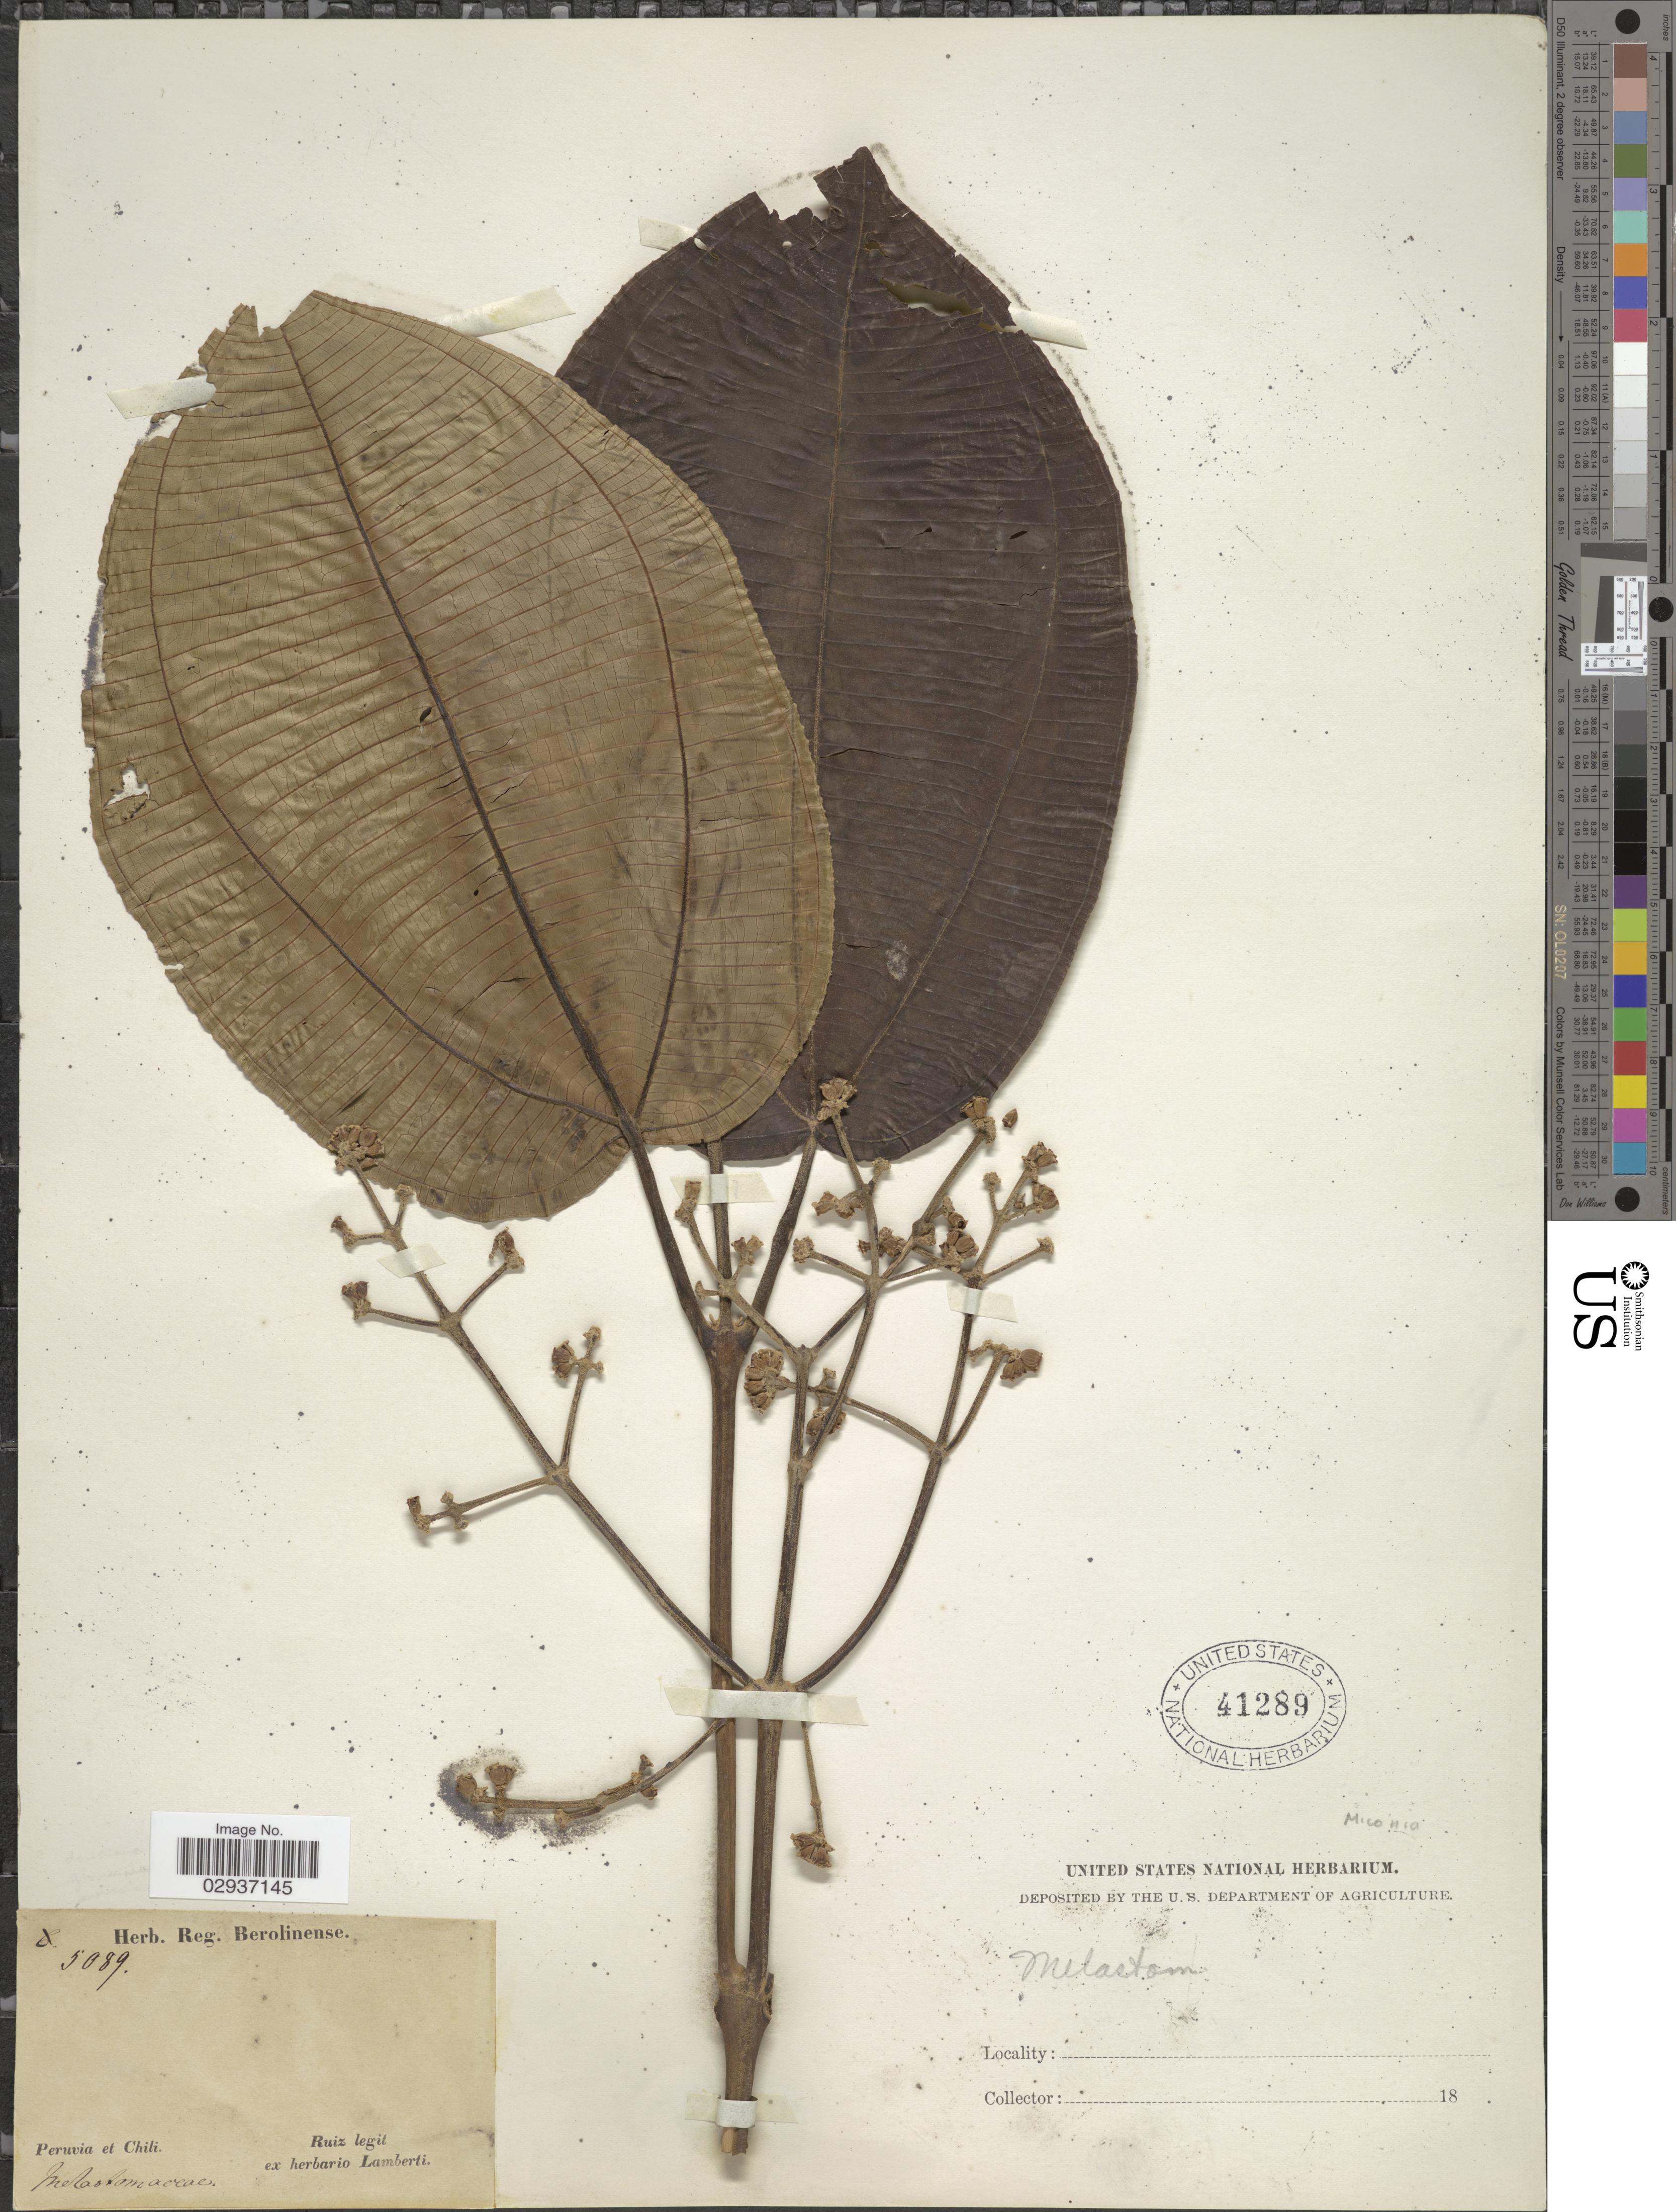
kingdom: Plantae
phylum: Tracheophyta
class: Magnoliopsida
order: Myrtales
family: Melastomataceae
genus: Miconia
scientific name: Miconia calvescens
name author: DC.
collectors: Ruiz, --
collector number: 5089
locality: Peruvia et Chili.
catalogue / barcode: US 41289